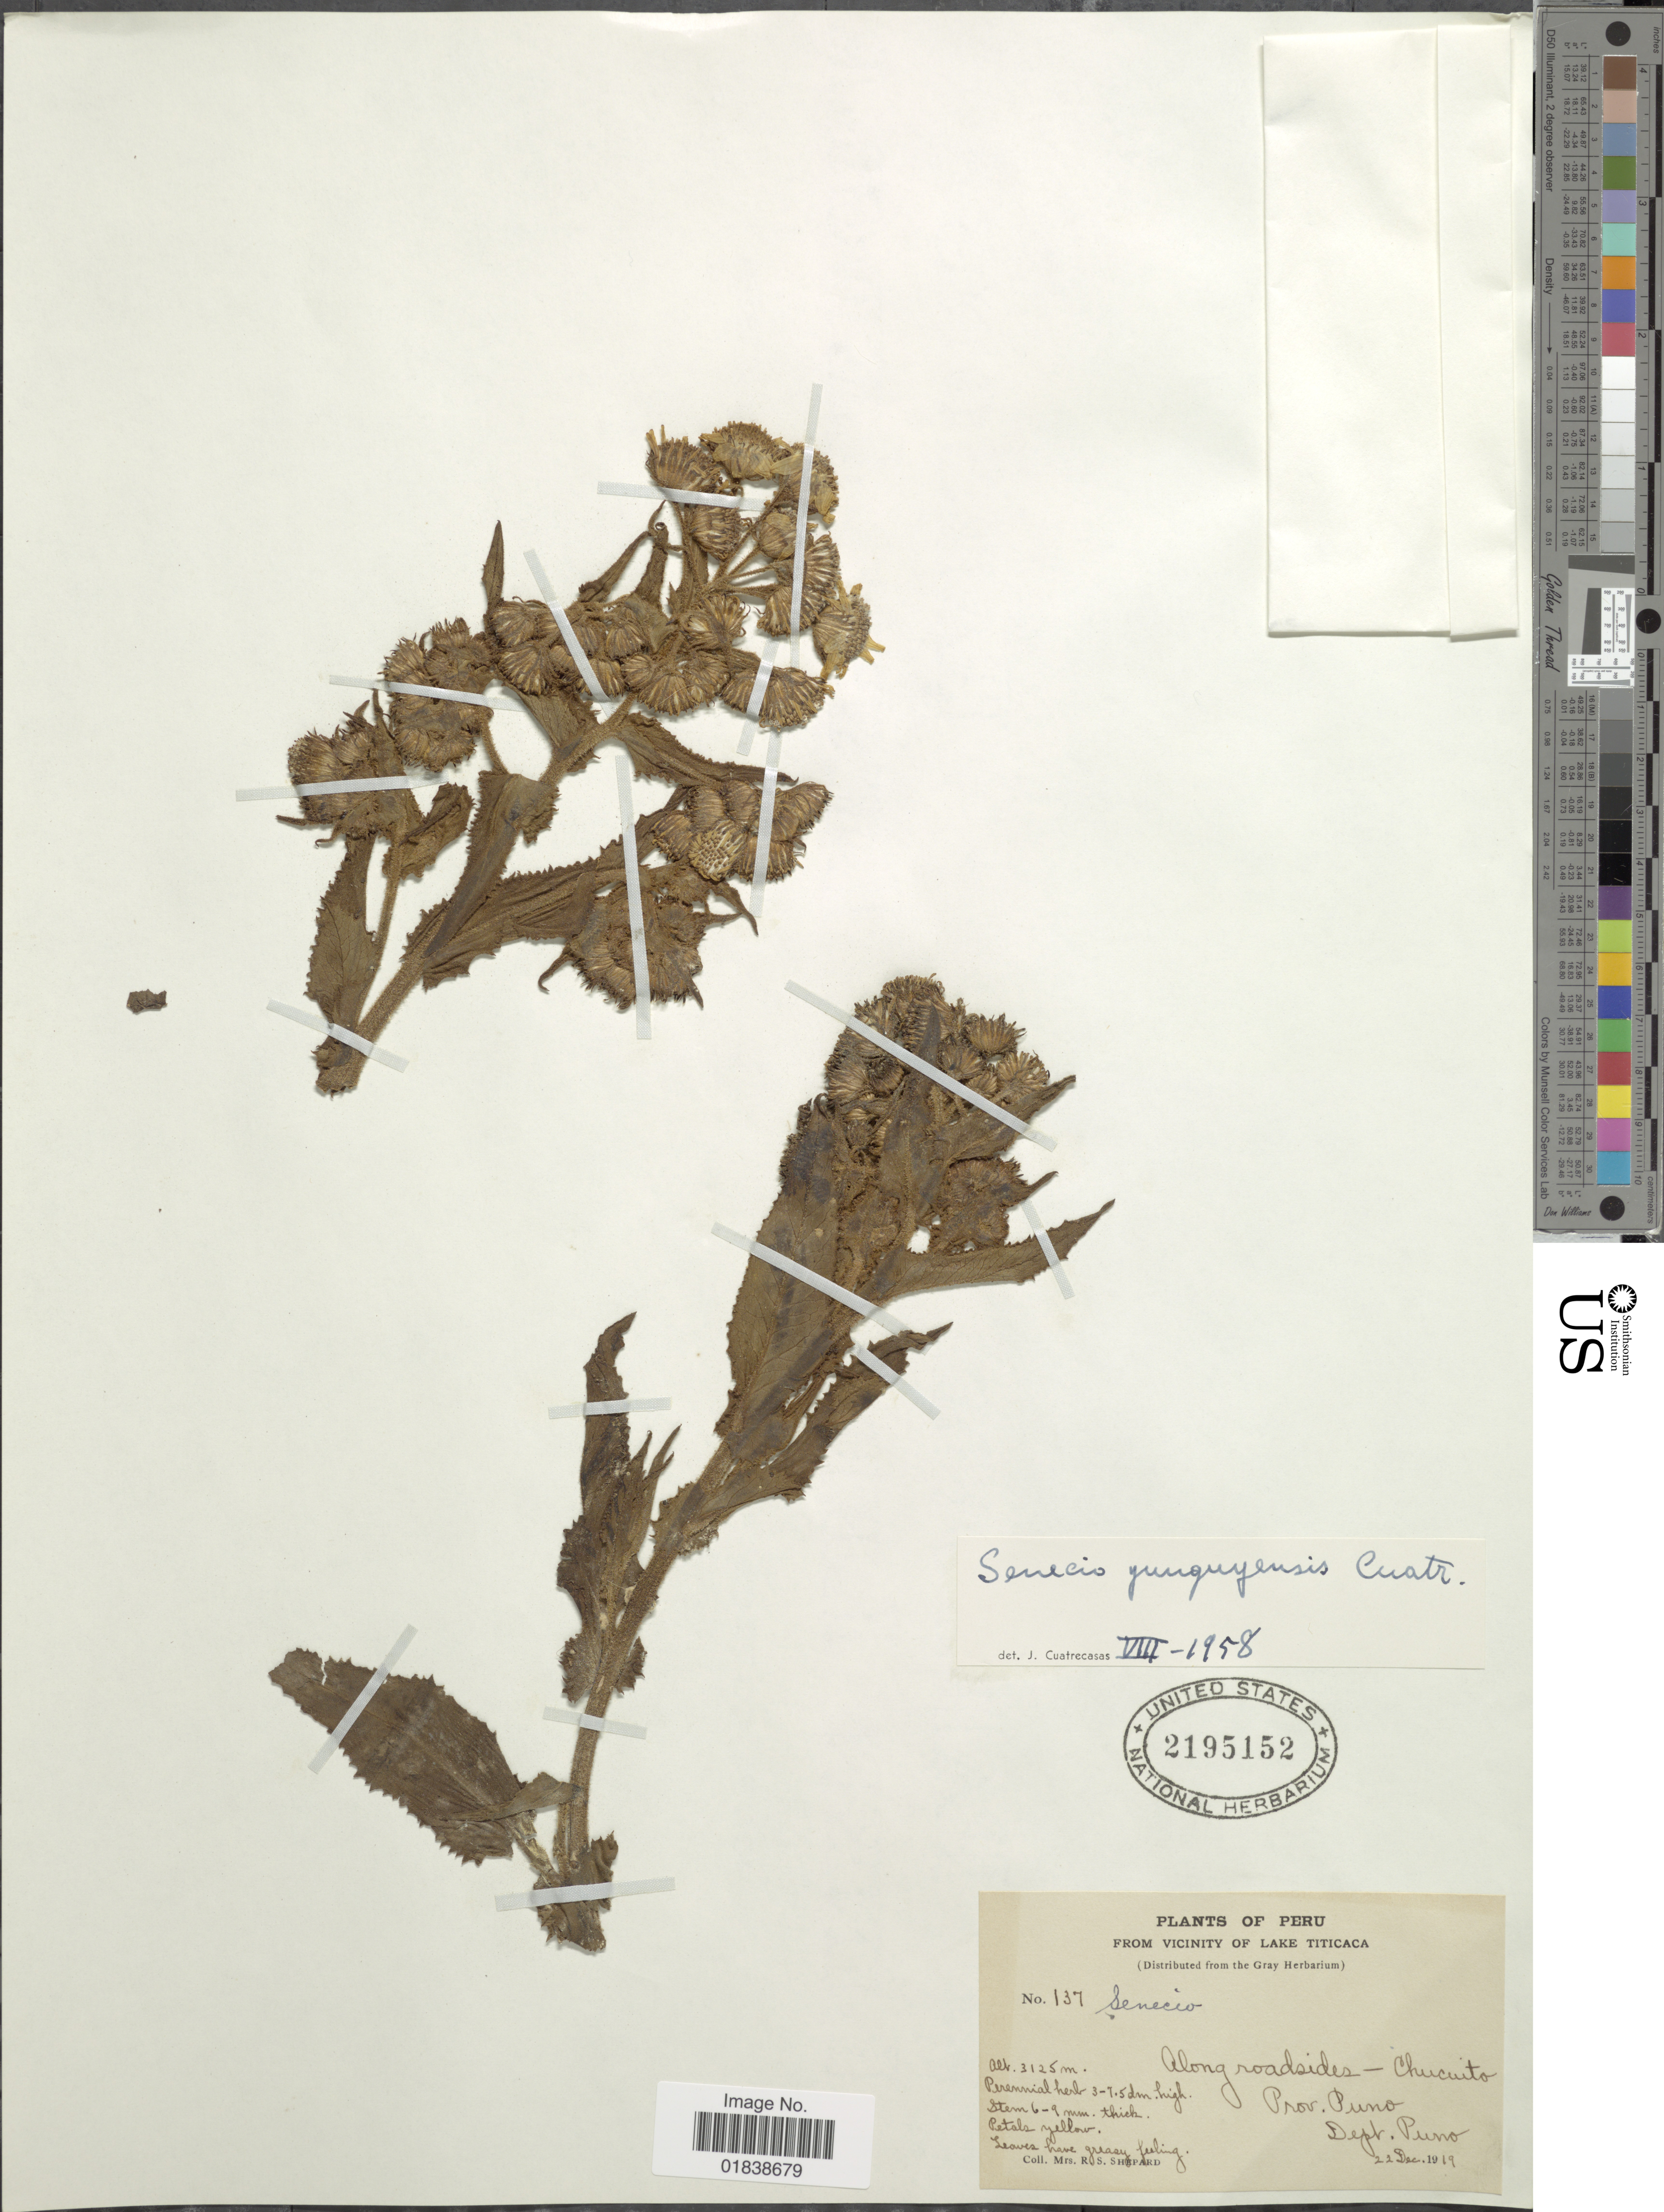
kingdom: Plantae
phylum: Tracheophyta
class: Magnoliopsida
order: Asterales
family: Asteraceae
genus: Senecio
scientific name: Senecio yunguyensis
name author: Cuatrec.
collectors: R. Shepard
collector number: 137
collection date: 1919-12-22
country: Peru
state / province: Puno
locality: Vicinity of Lake Titicaca, along roadsides-Chucuito, Prov. Puno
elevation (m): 3125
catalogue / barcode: US 2195152